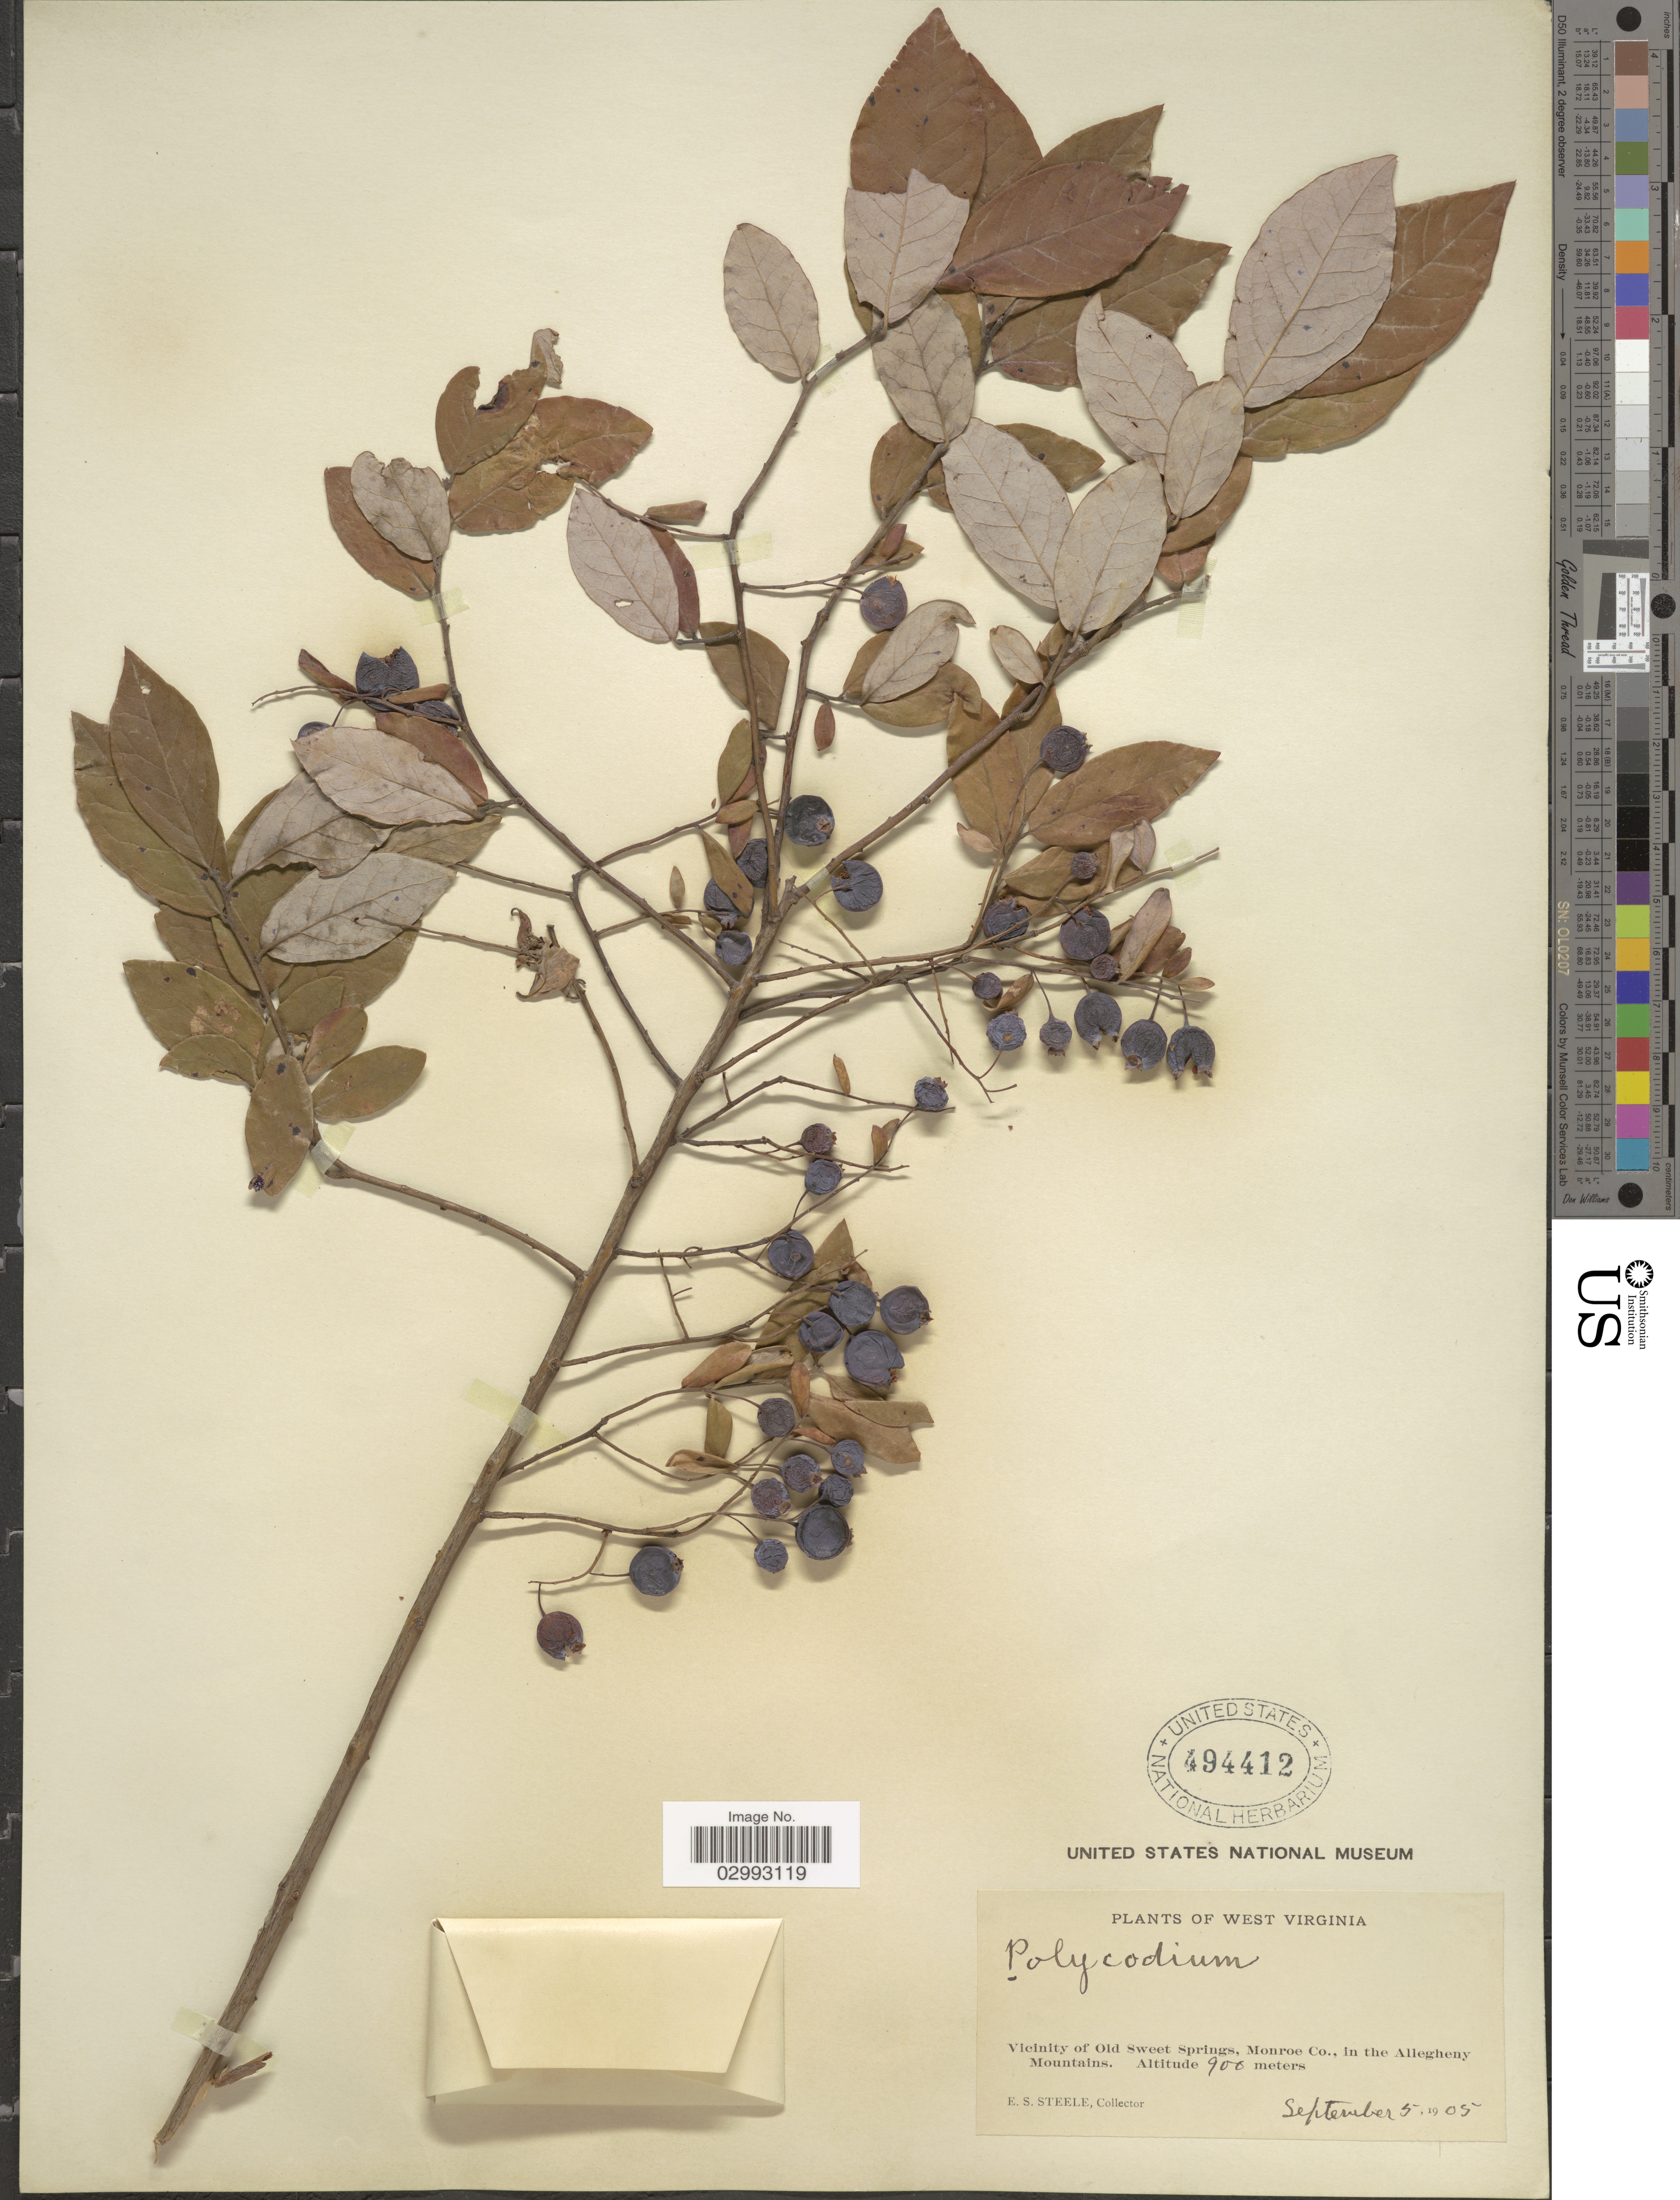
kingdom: Plantae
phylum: Tracheophyta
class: Magnoliopsida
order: Ericales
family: Ericaceae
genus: Polycodium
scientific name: Polycodium candicans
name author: (C. Mohr) Small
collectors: E. Steele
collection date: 1905-09-05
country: United States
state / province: West Virginia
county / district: Monroe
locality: Vicinity of Old Sweet Springs, Monroe Co., in the Allegheny Mountains.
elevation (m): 900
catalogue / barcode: US 494412